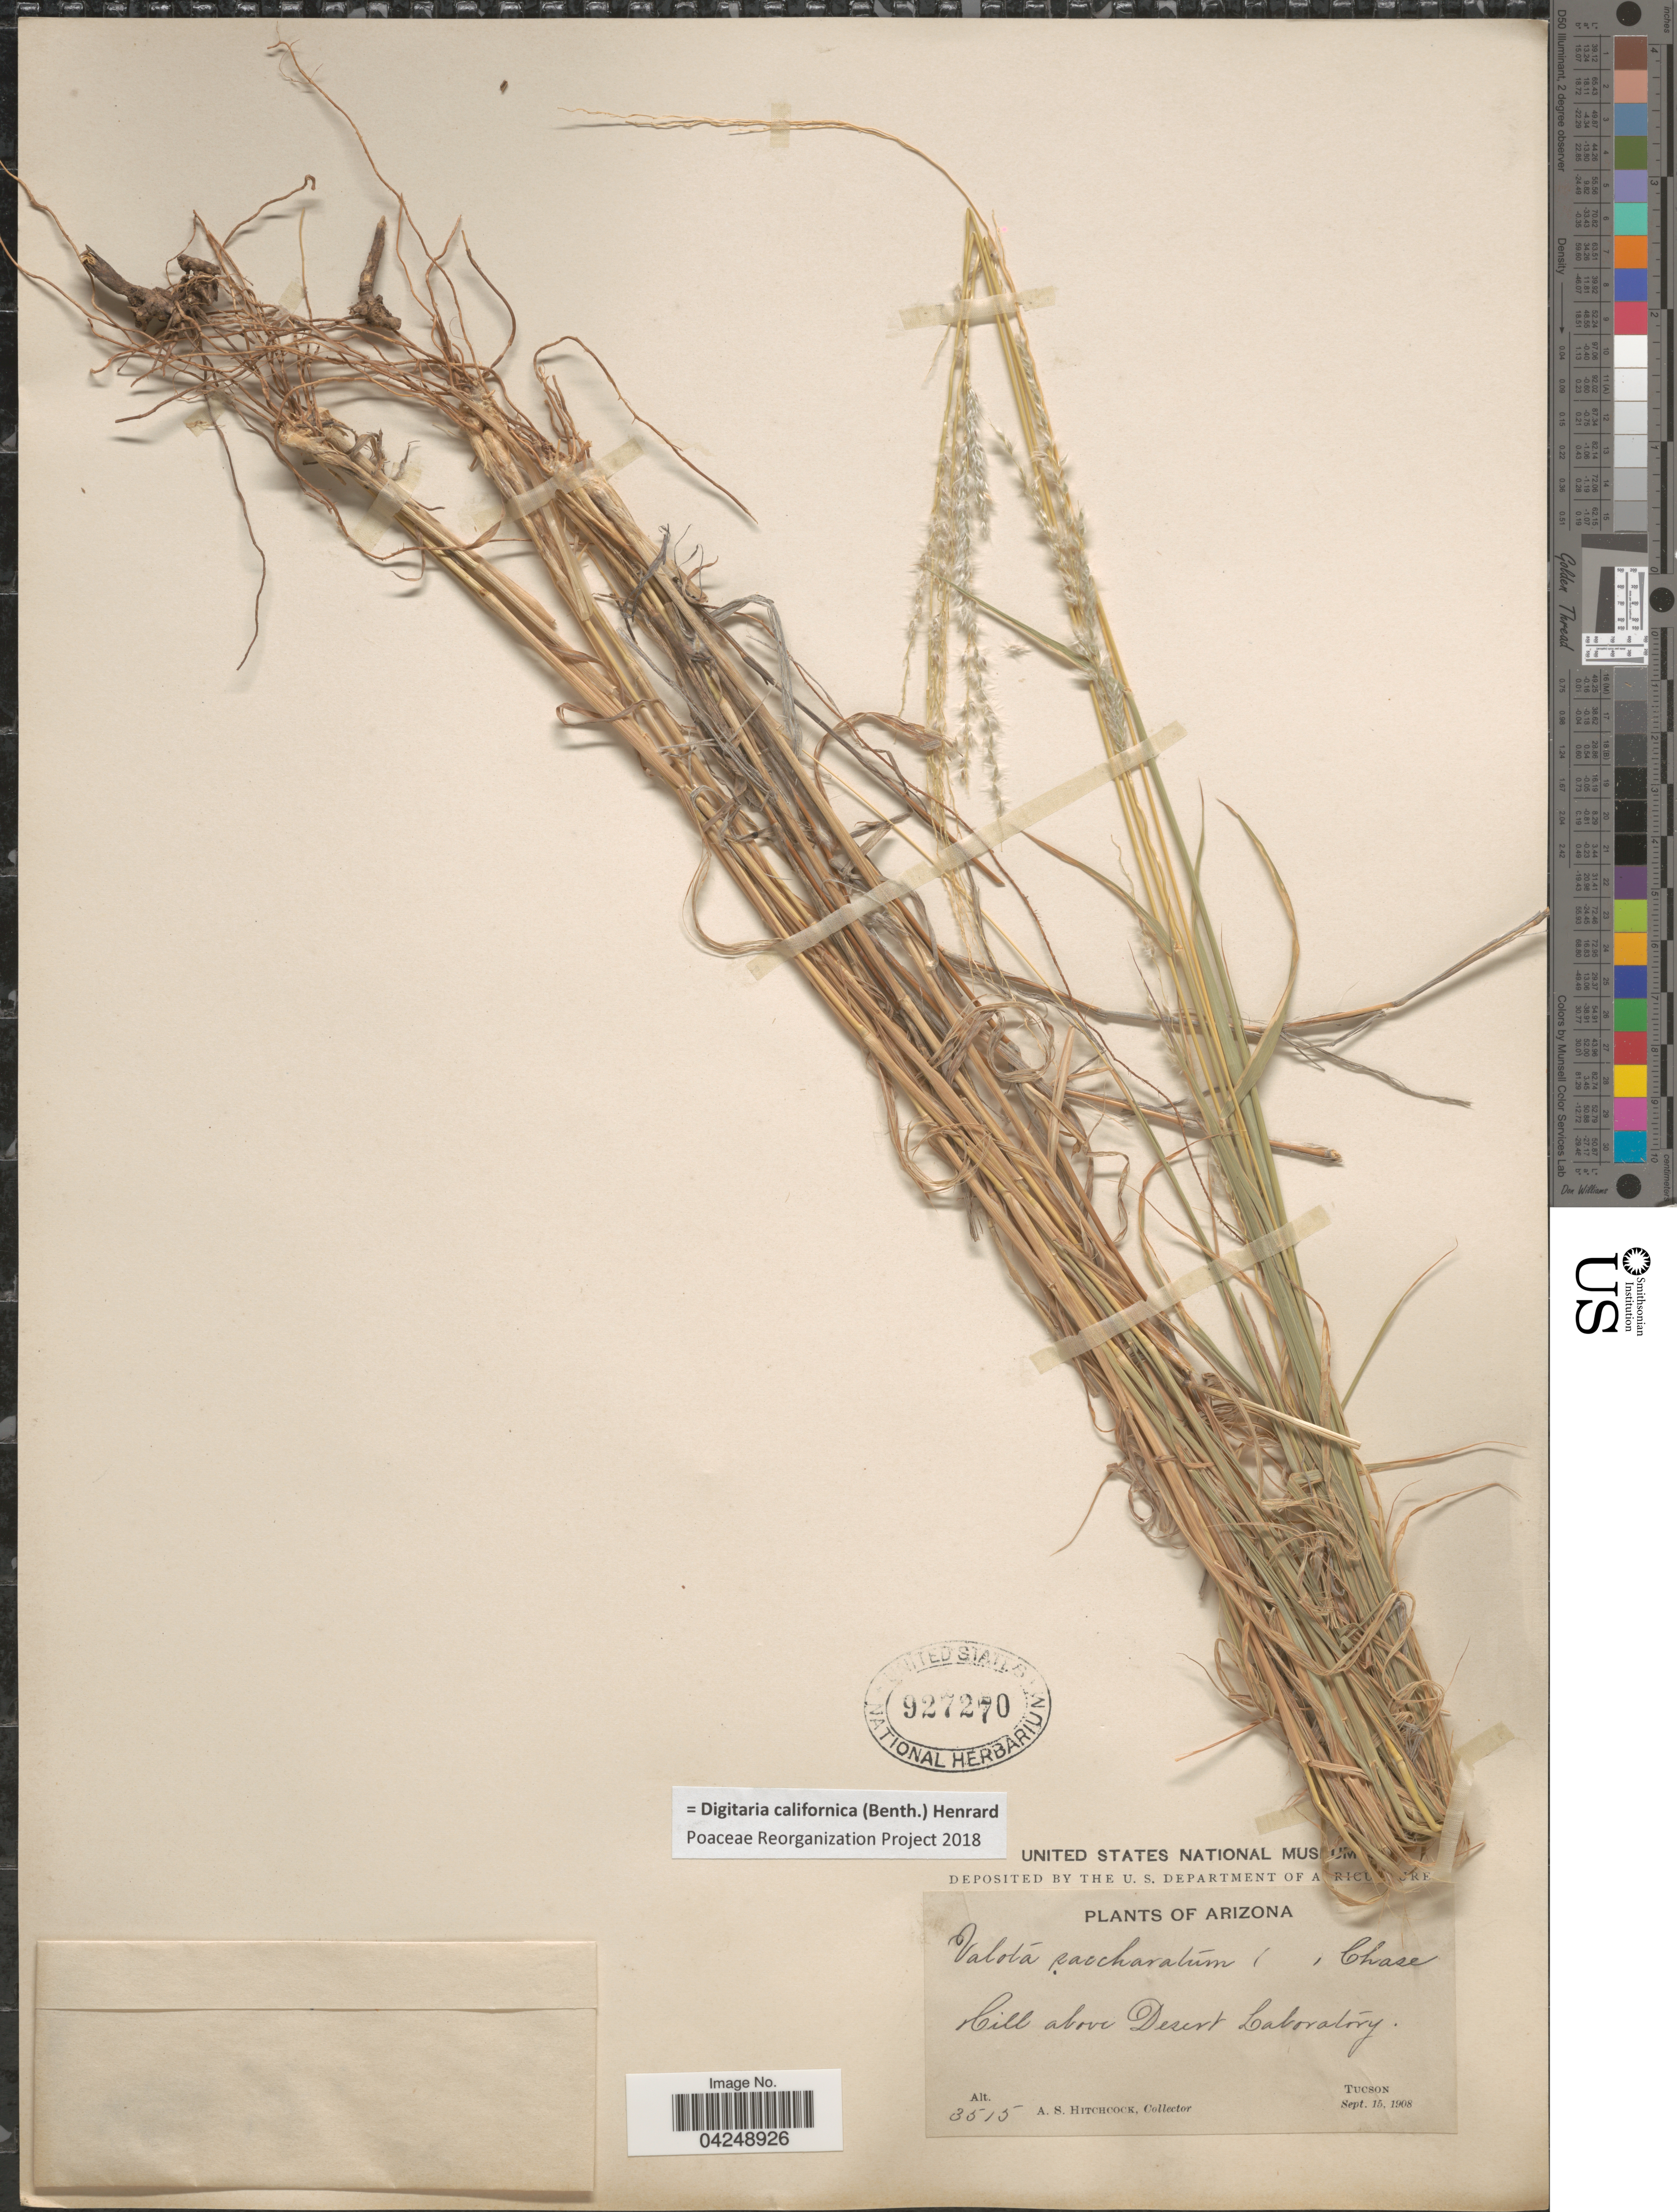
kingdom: Plantae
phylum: Tracheophyta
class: Liliopsida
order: Poales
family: Poaceae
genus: Digitaria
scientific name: Digitaria californica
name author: (Benth.) Henr.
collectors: A. S. Hitchcock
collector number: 3515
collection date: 1908-09-15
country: United States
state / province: Arizona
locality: Hill above Desert Laboratory. Tucson.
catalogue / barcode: US 927270